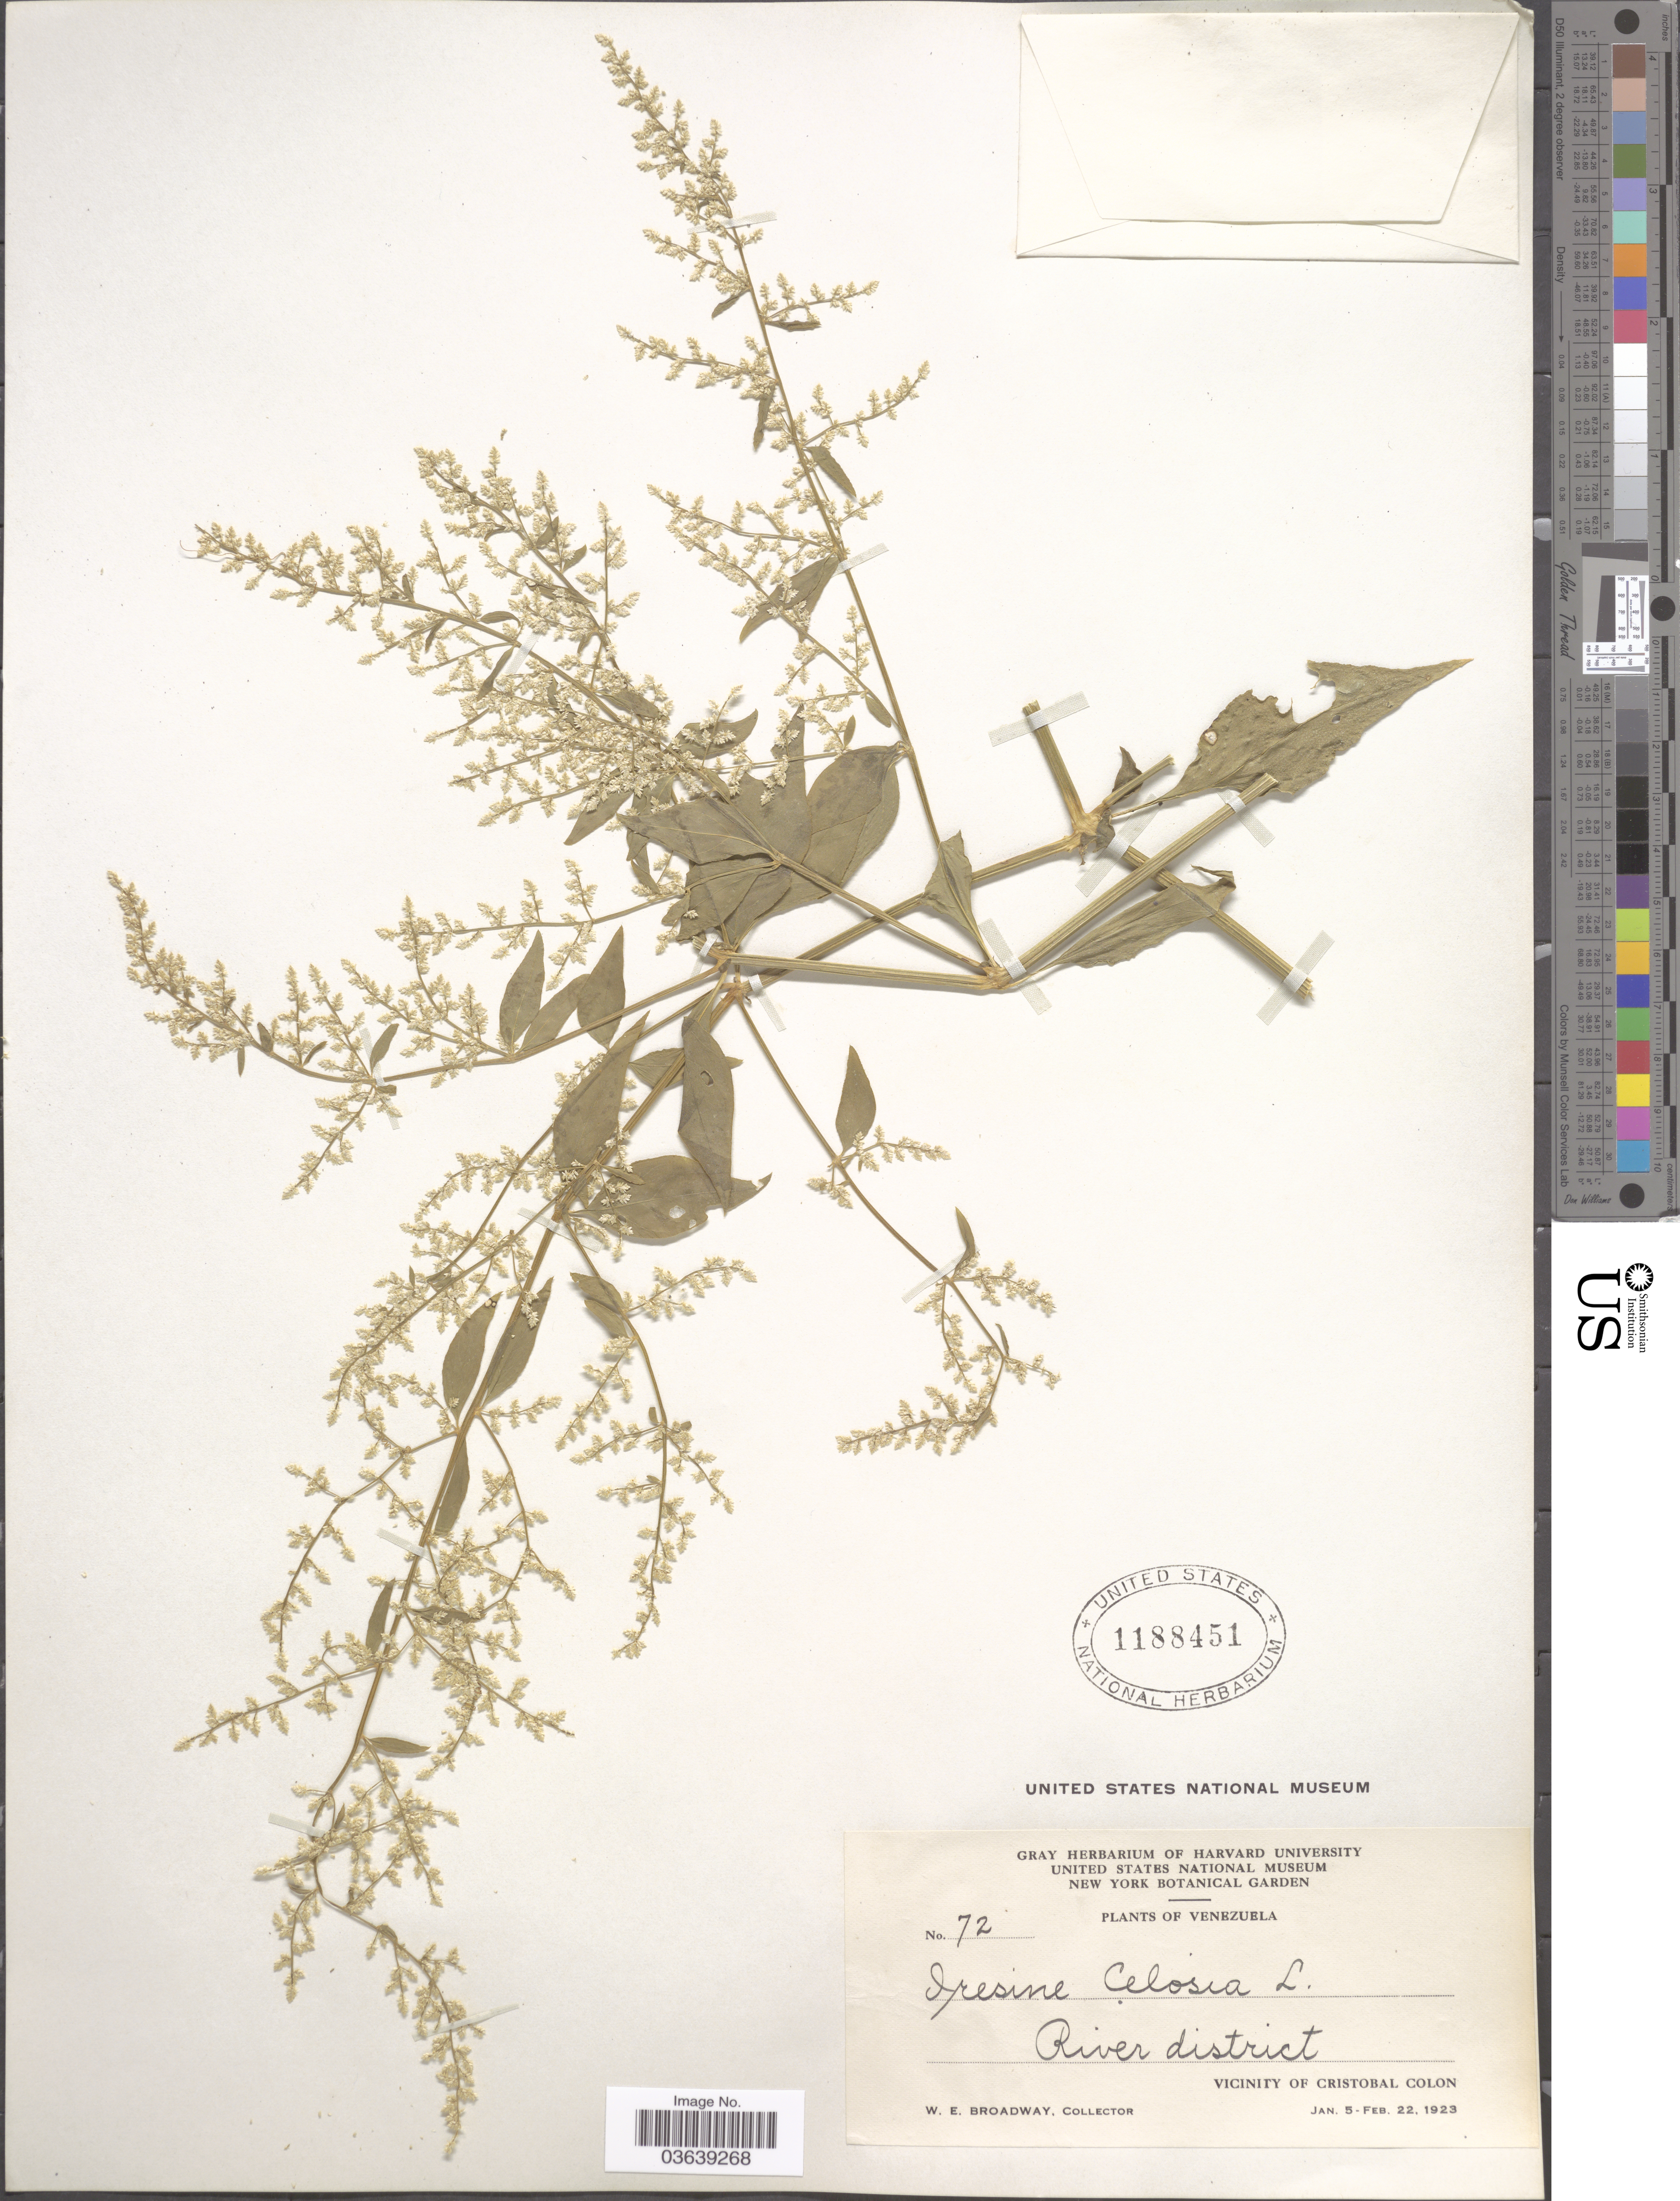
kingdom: Plantae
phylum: Tracheophyta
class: Magnoliopsida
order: Caryophyllales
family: Amaranthaceae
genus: Iresine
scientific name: Iresine celosia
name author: L.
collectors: W. E. Broadway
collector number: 72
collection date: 1923-01-05/1923-02-22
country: Venezuela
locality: River district. Vicinity of Cristobal Colon.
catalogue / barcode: US 1188451